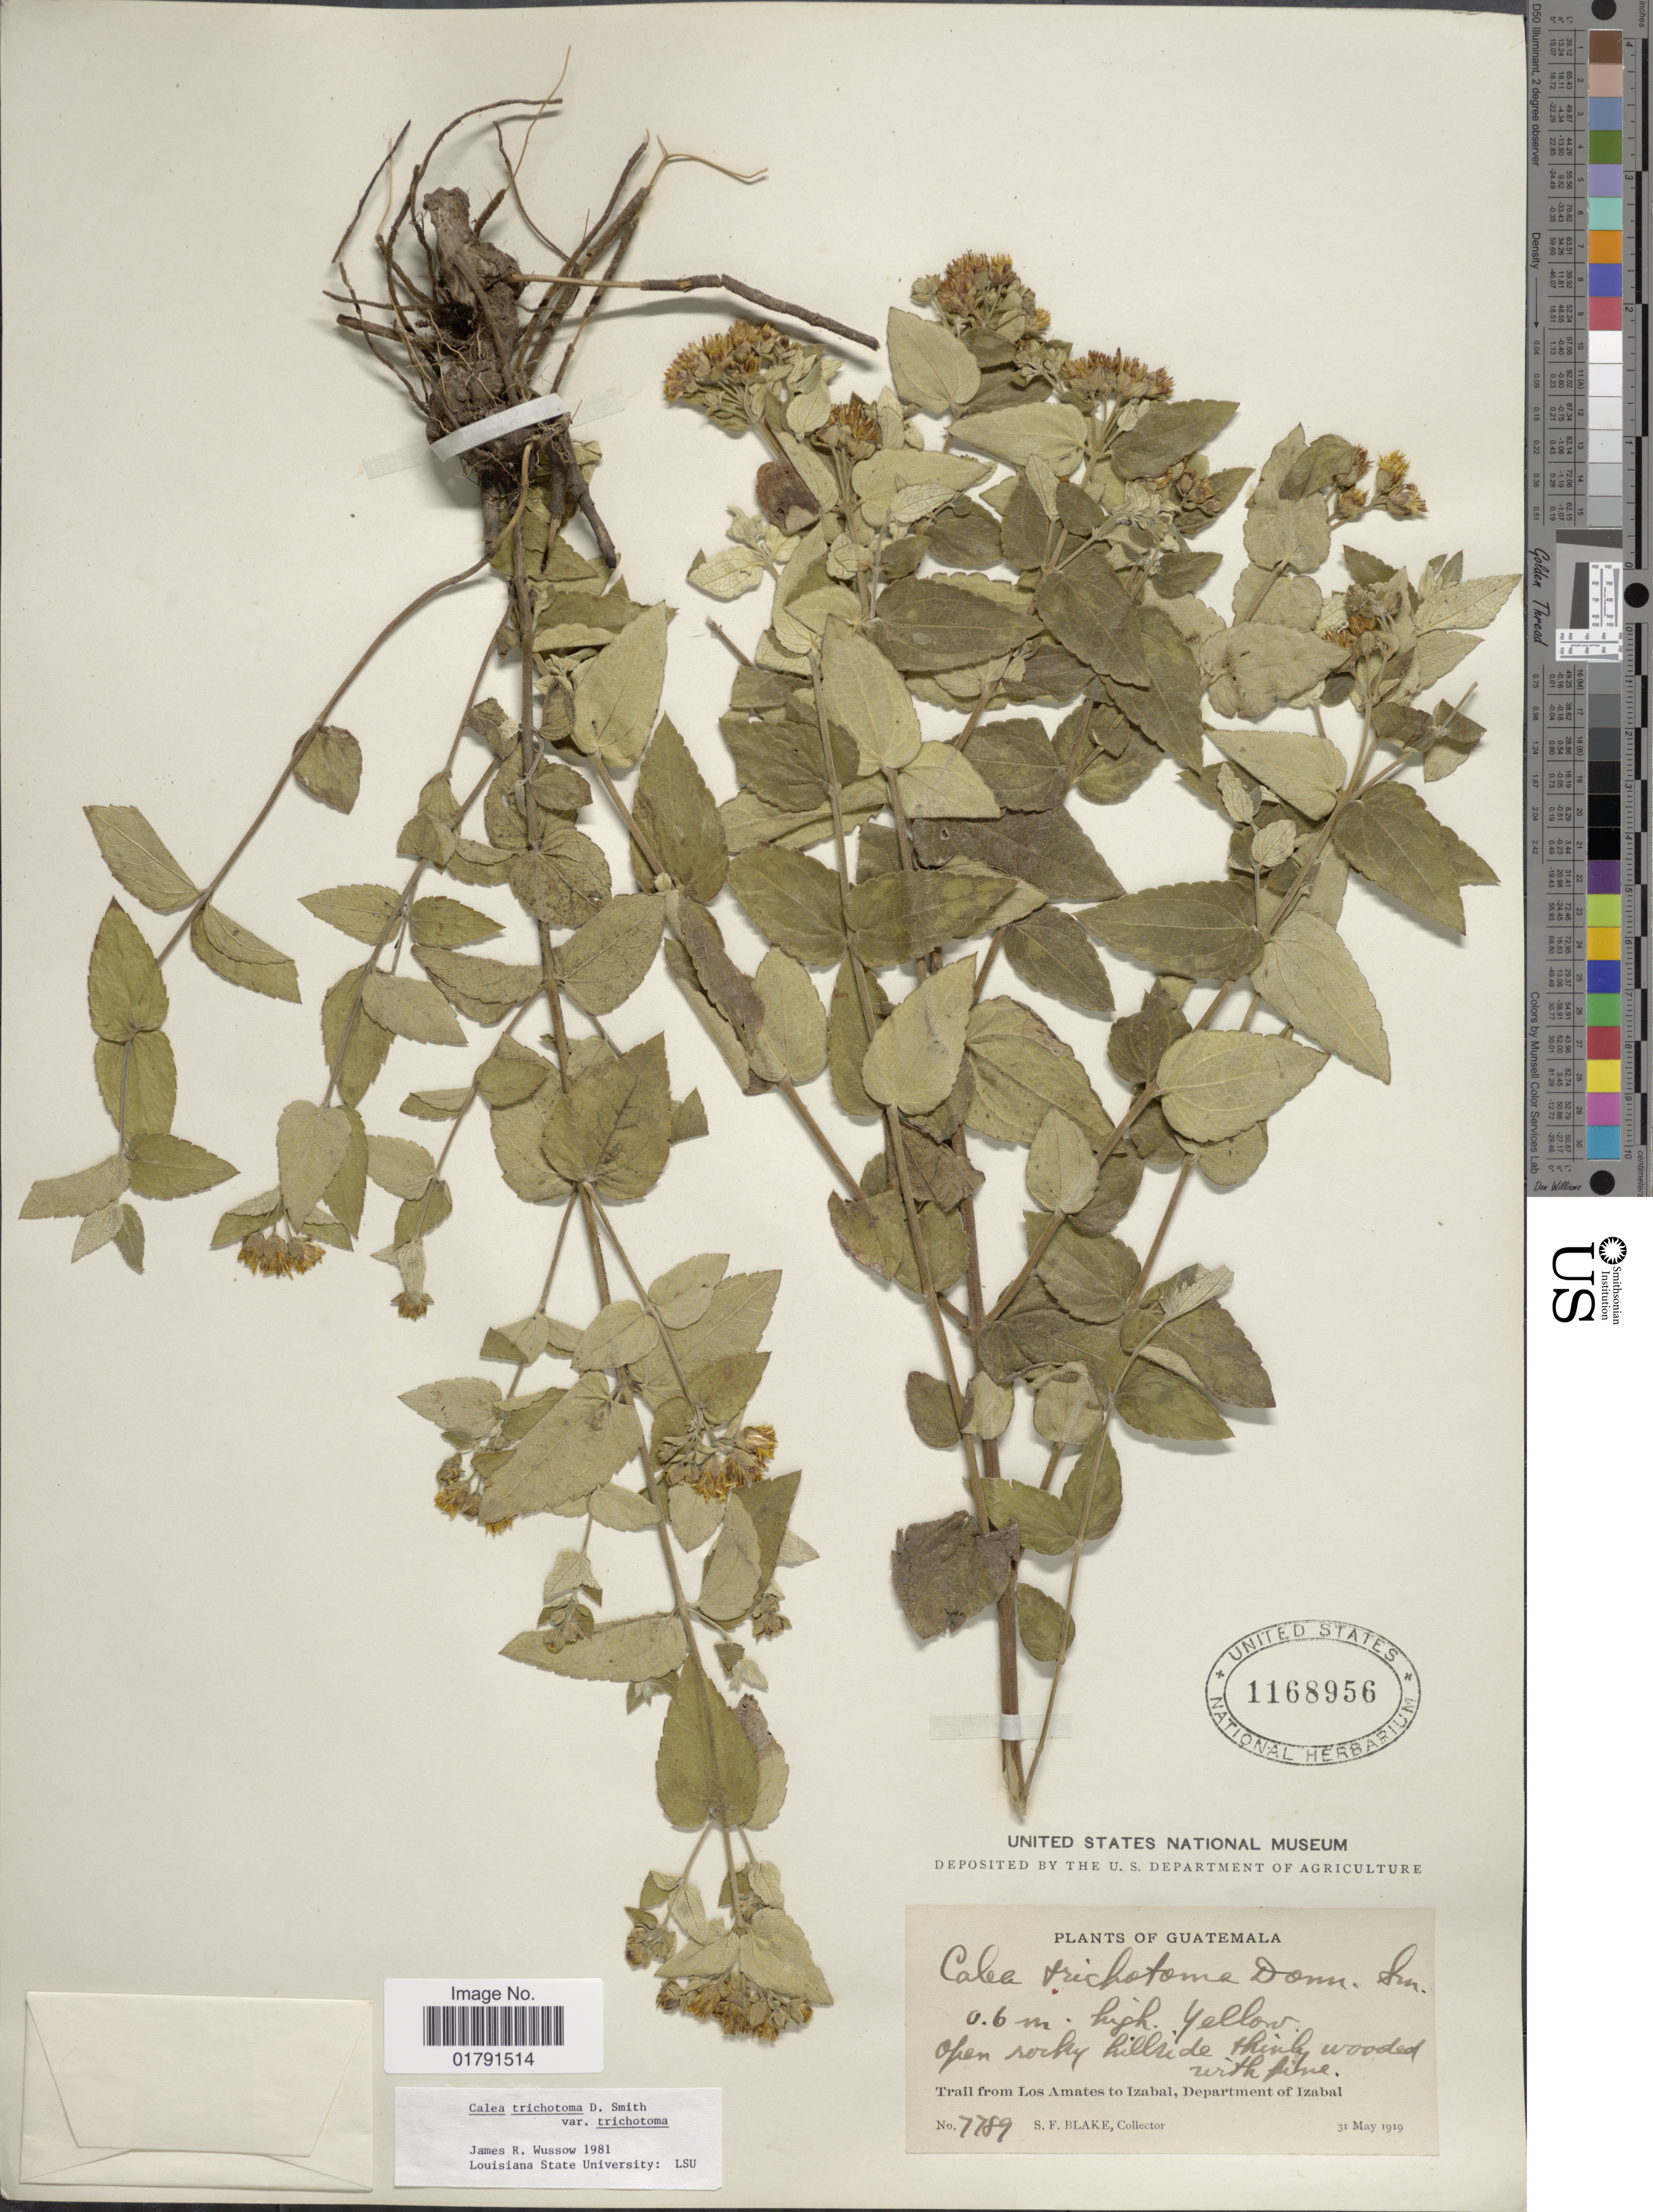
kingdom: Plantae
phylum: Tracheophyta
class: Magnoliopsida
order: Asterales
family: Asteraceae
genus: Calea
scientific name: Calea trichotoma var. trichotoma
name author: Donn. Sm.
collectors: S. Blake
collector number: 7789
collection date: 1919-05-31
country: Guatemala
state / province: Izabal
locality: Trail from Los Amates to Izabal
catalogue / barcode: US 1168956